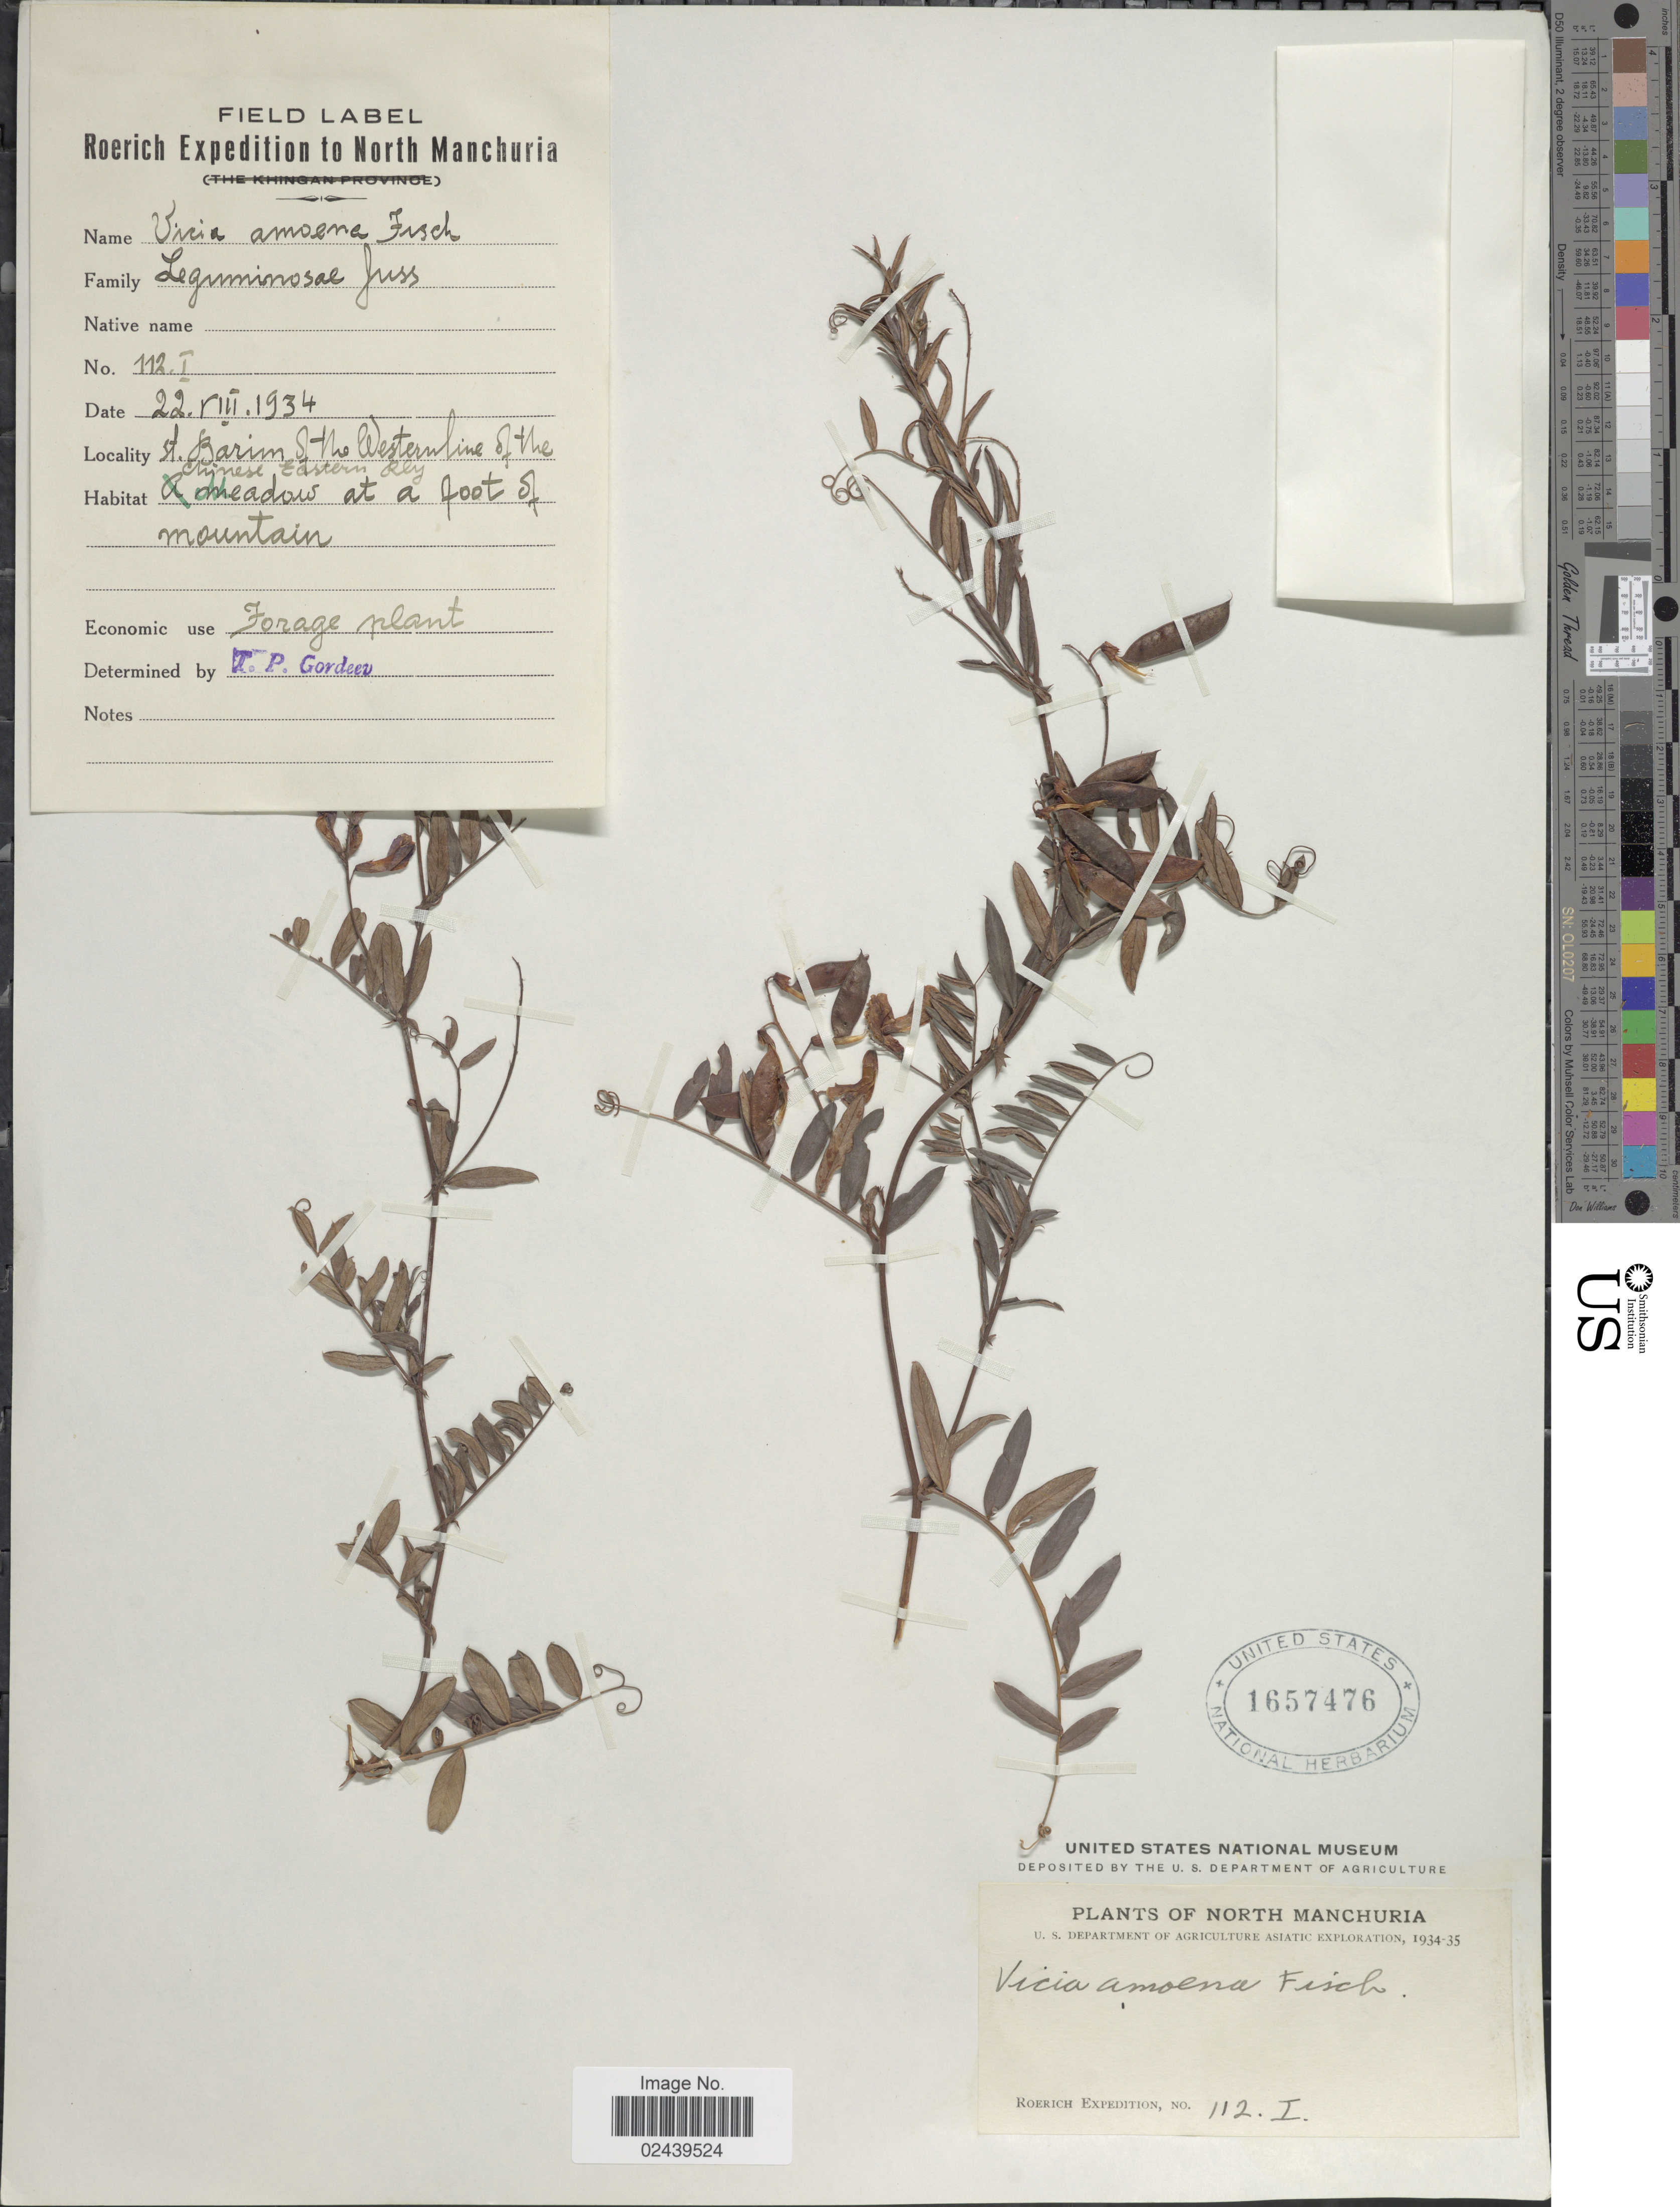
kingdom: Plantae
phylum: Tracheophyta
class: Magnoliopsida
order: Fabales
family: Fabaceae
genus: Vicia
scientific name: Vicia amoena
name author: Fisch. ex Ser.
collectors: Roerich Expedition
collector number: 112. I.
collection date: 1934-08-22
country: China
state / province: Nei Monggol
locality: North Manchuria, St. Barim of the Western line of the Chinese eastern Rly (Railway)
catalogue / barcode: US 1657476